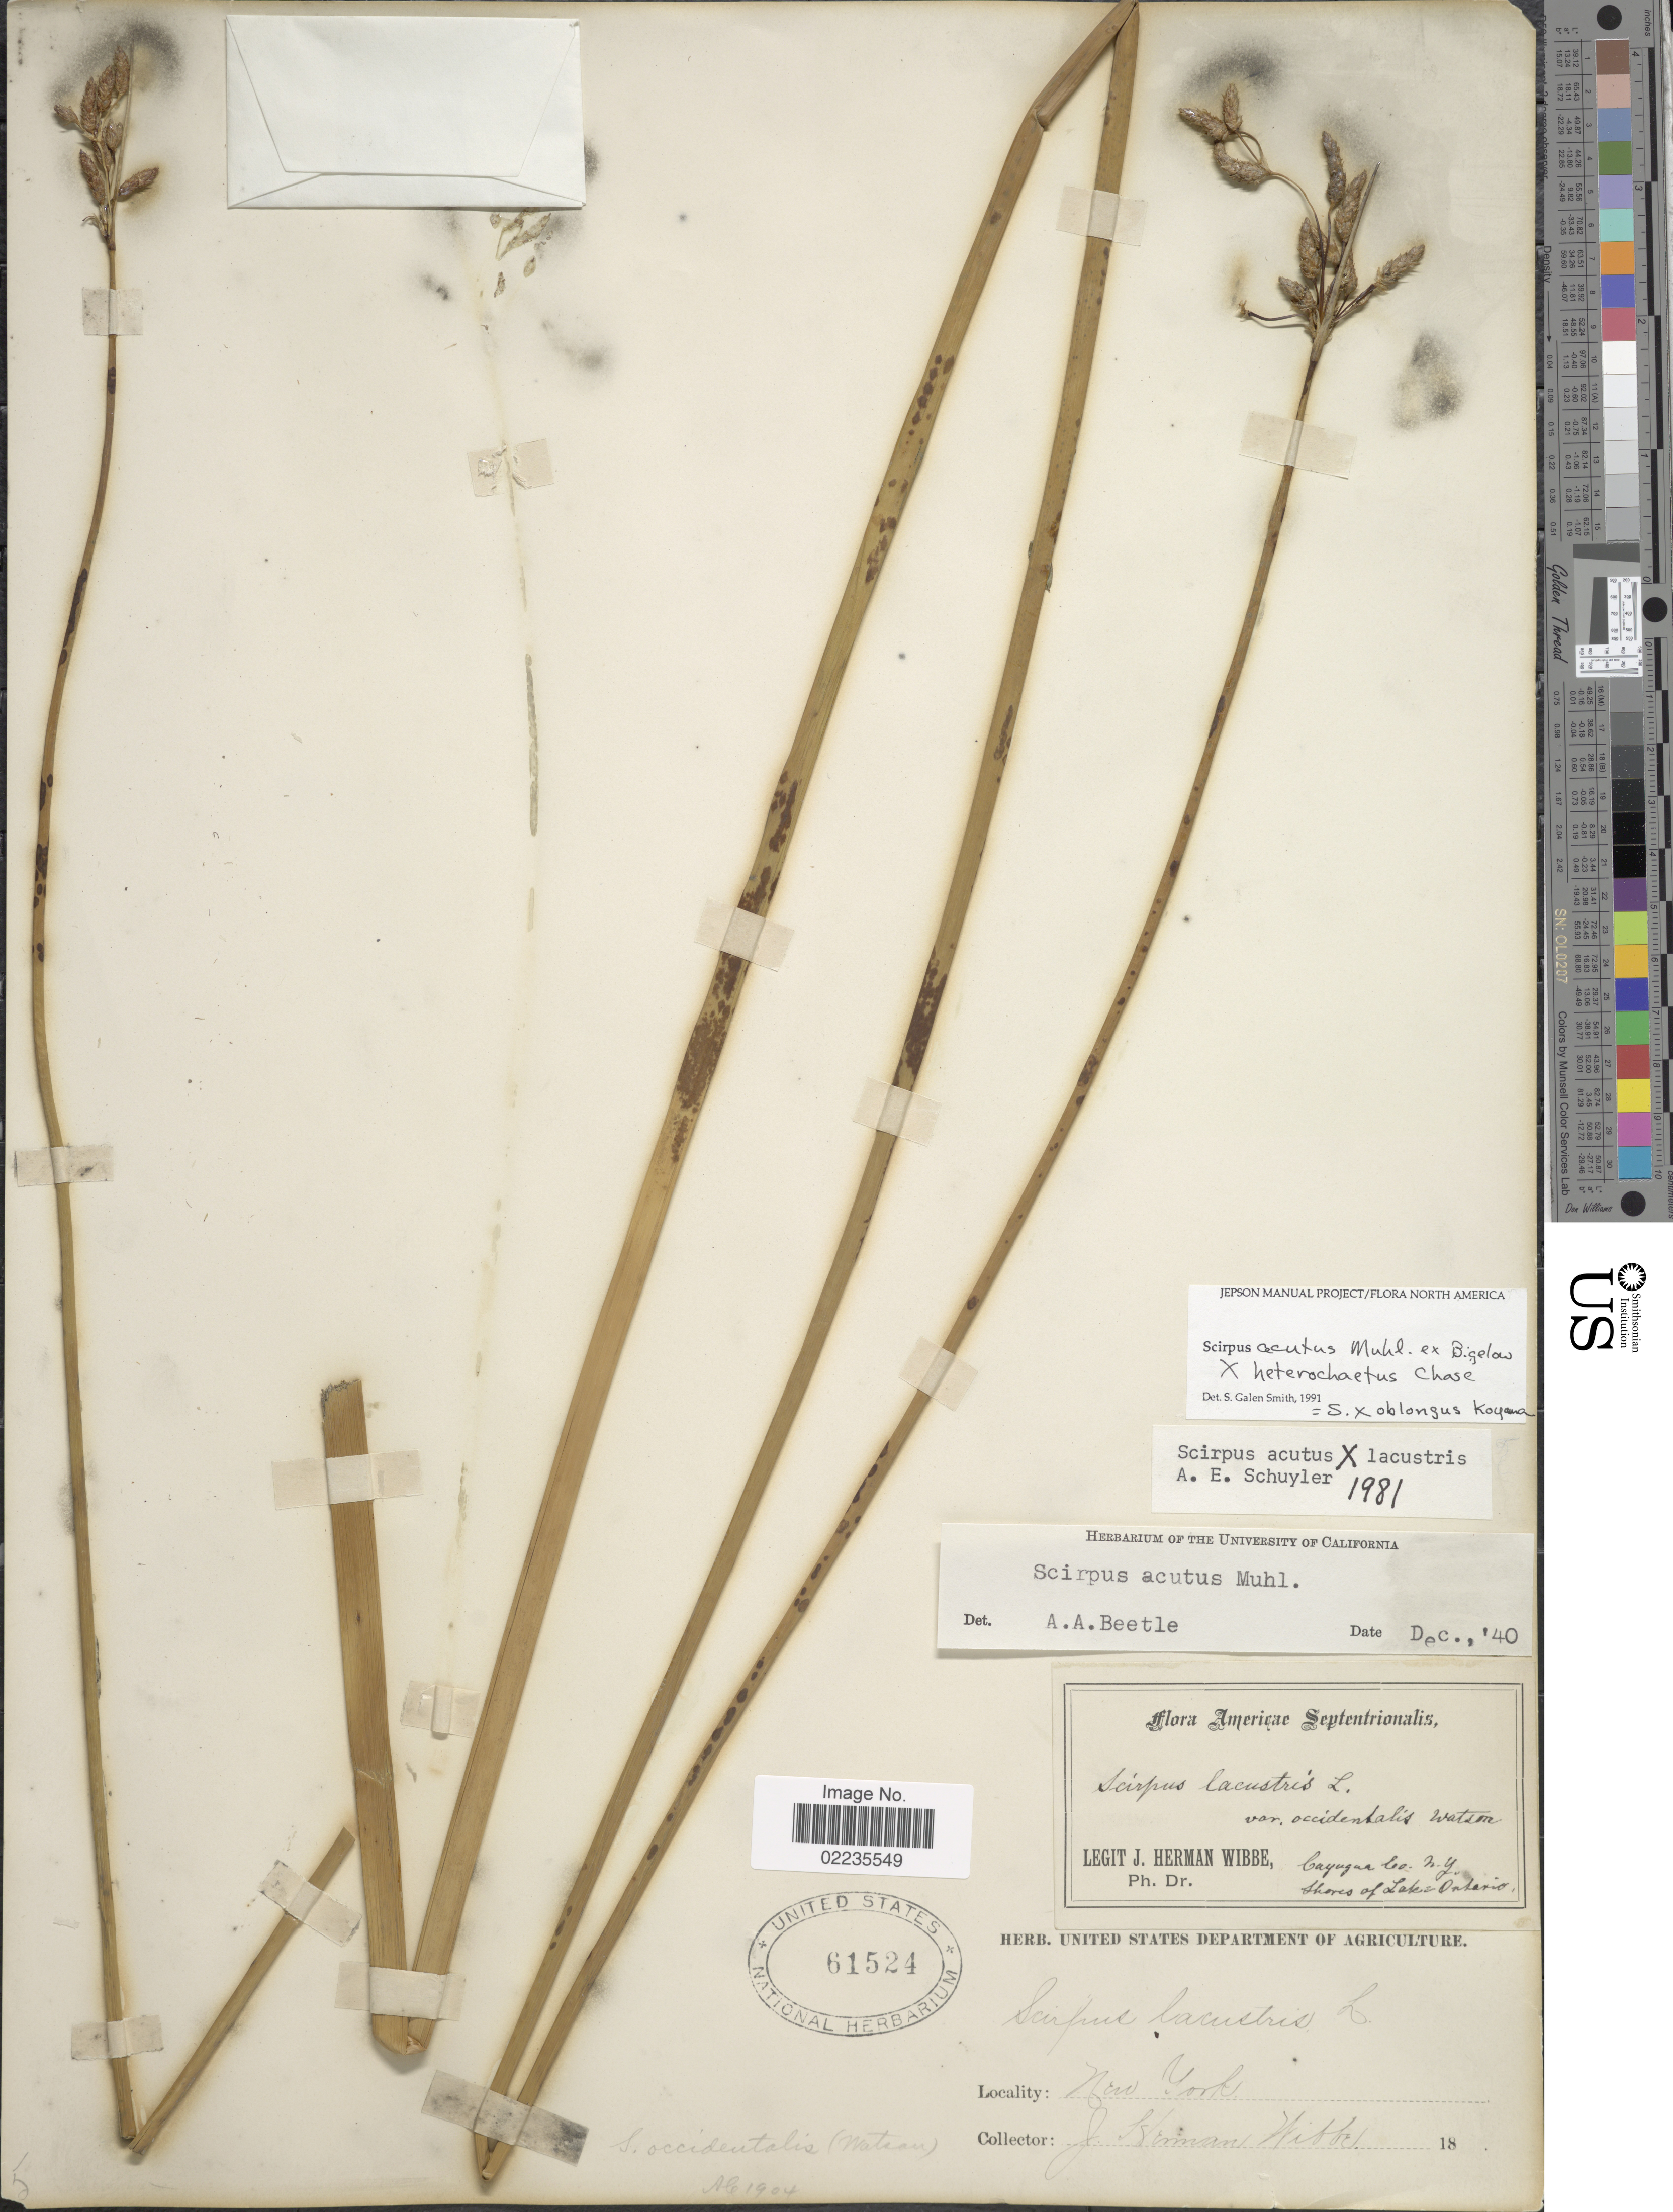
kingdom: Plantae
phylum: Tracheophyta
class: Liliopsida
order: Poales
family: Cyperaceae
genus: Schoenoplectus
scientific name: Schoenoplectus acutus x S. heterochaetus (Chase) Soják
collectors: J. Wibbe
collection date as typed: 18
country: United States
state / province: New York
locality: Cayugua Co., Shores of Lake Ontario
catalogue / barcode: US 61524